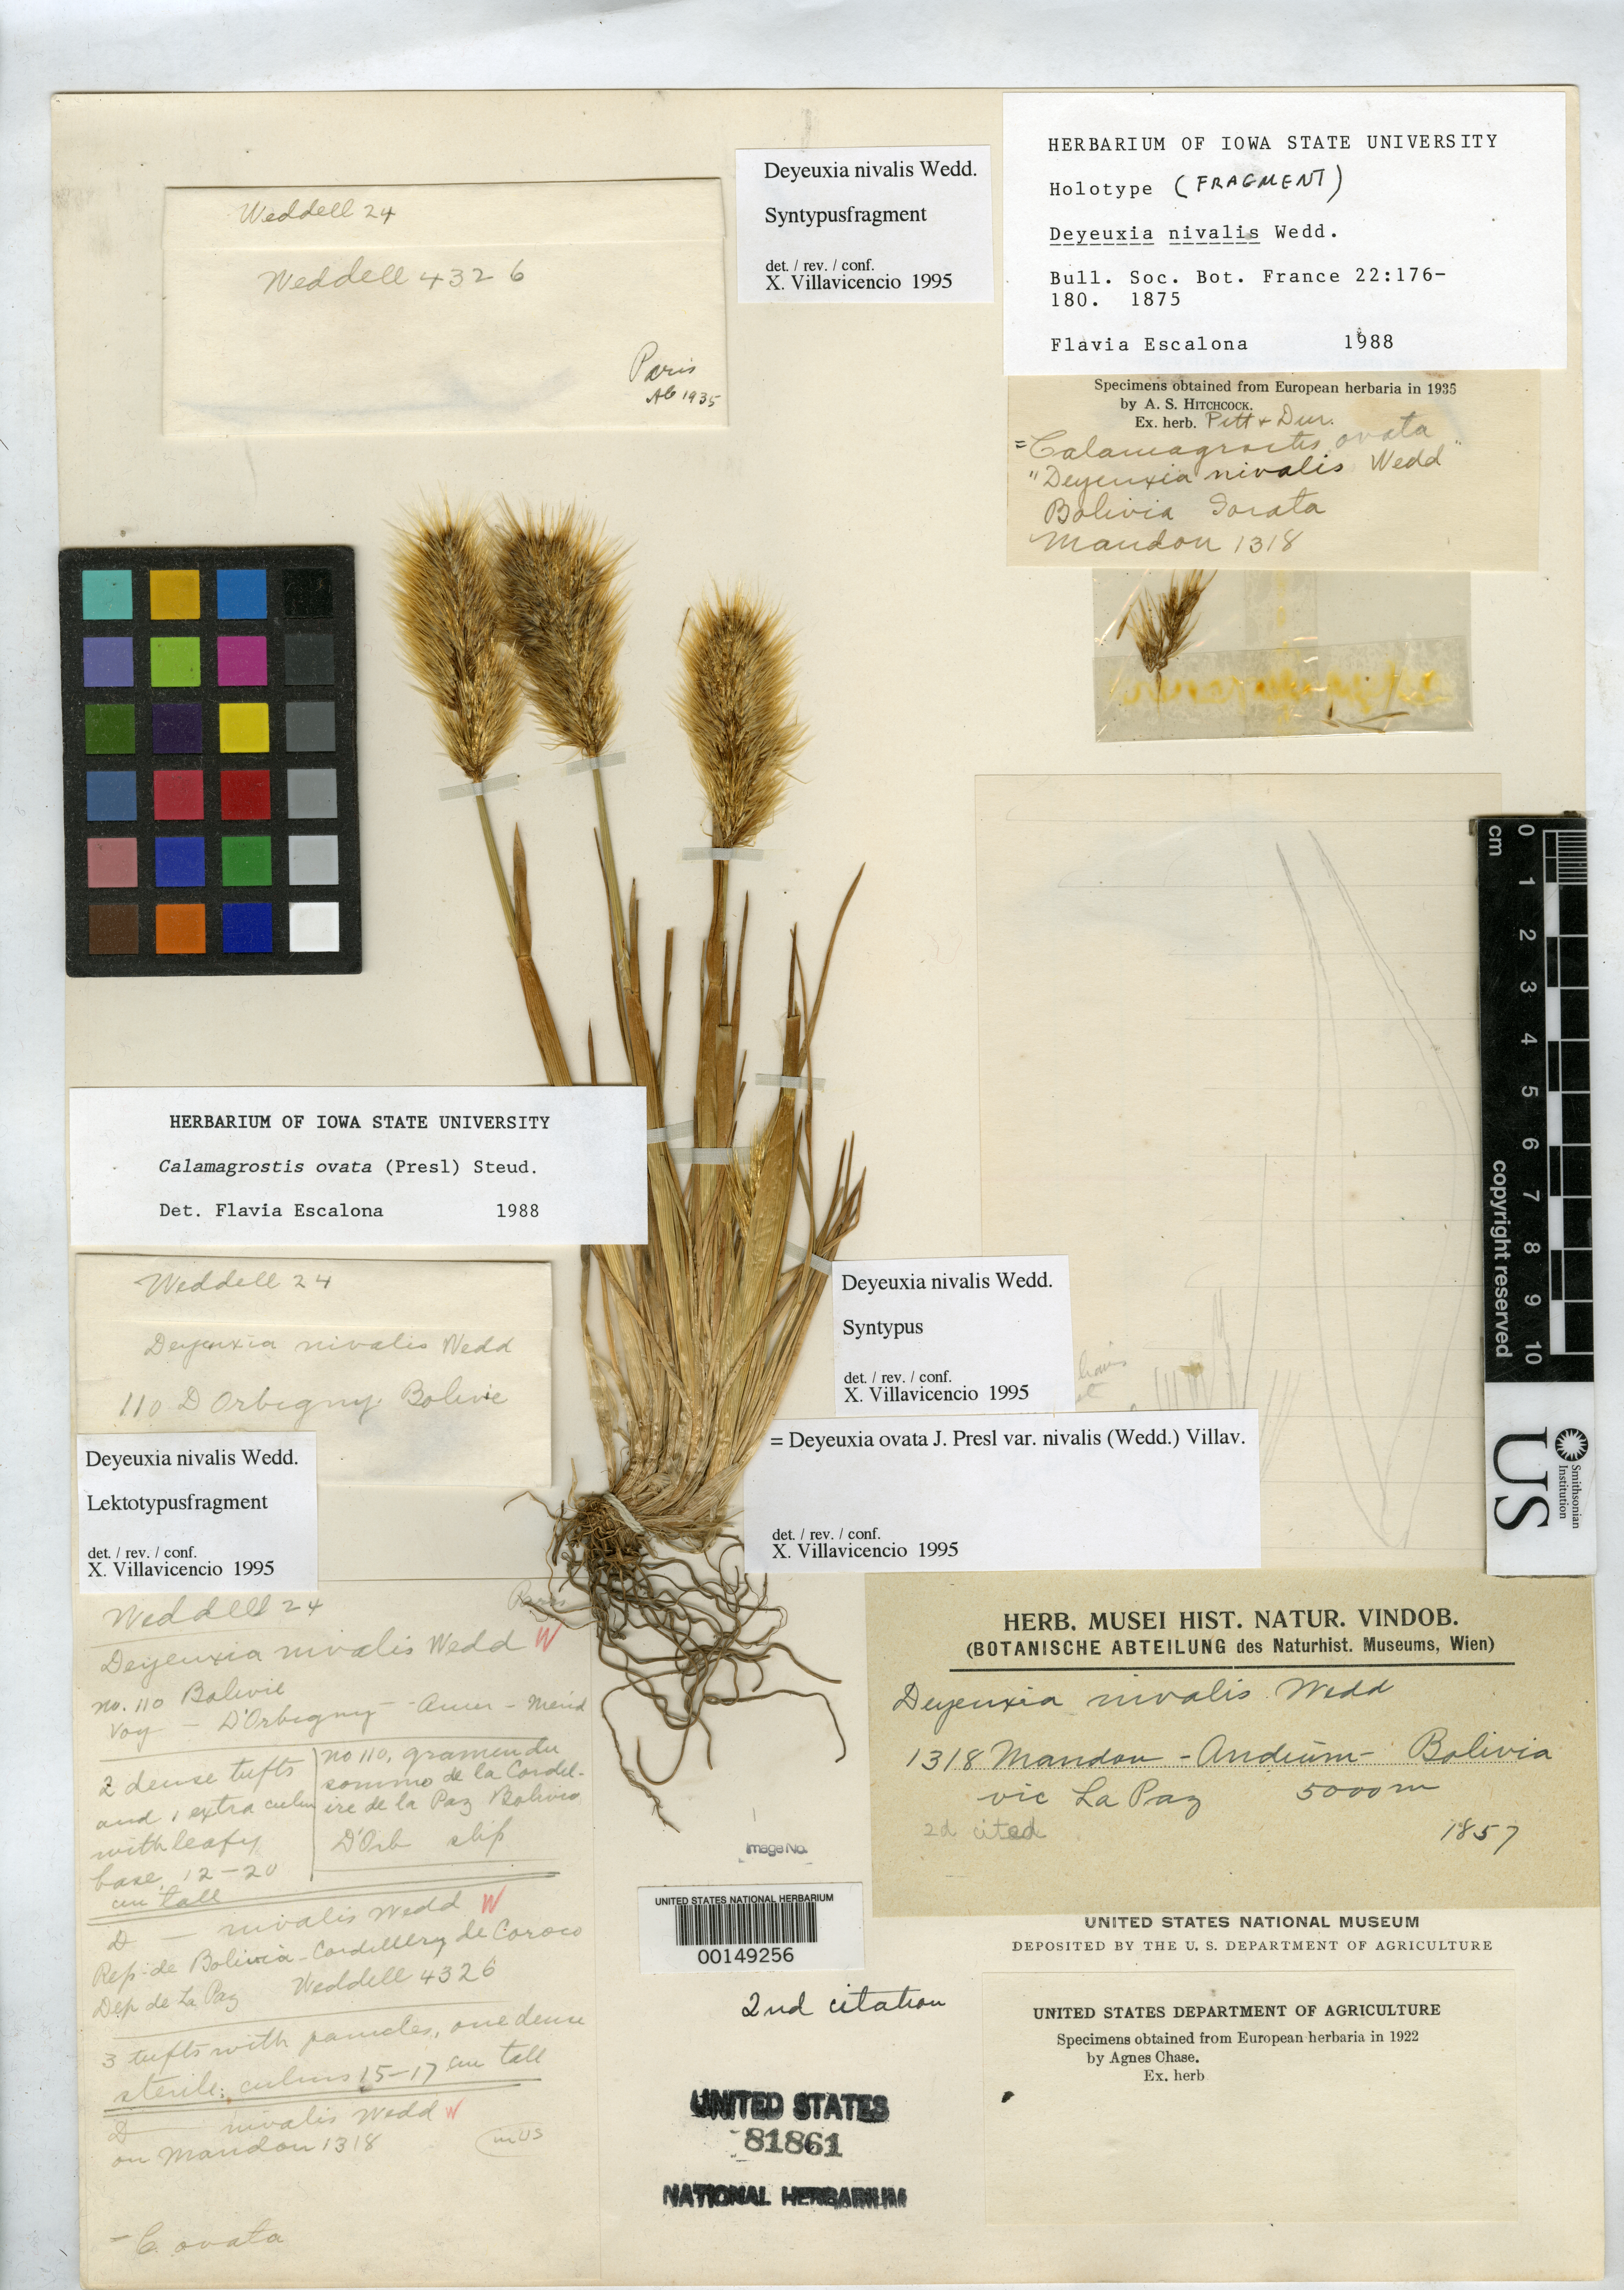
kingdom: Plantae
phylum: Tracheophyta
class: Liliopsida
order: Poales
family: Poaceae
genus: Deyeuxia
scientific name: Deyeuxia nivalis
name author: Wedd.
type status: Syntype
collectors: G. Mandon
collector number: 1318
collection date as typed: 1857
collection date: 1857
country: Bolivia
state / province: La Paz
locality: Vic. La Paz.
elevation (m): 5000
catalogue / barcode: US 81861